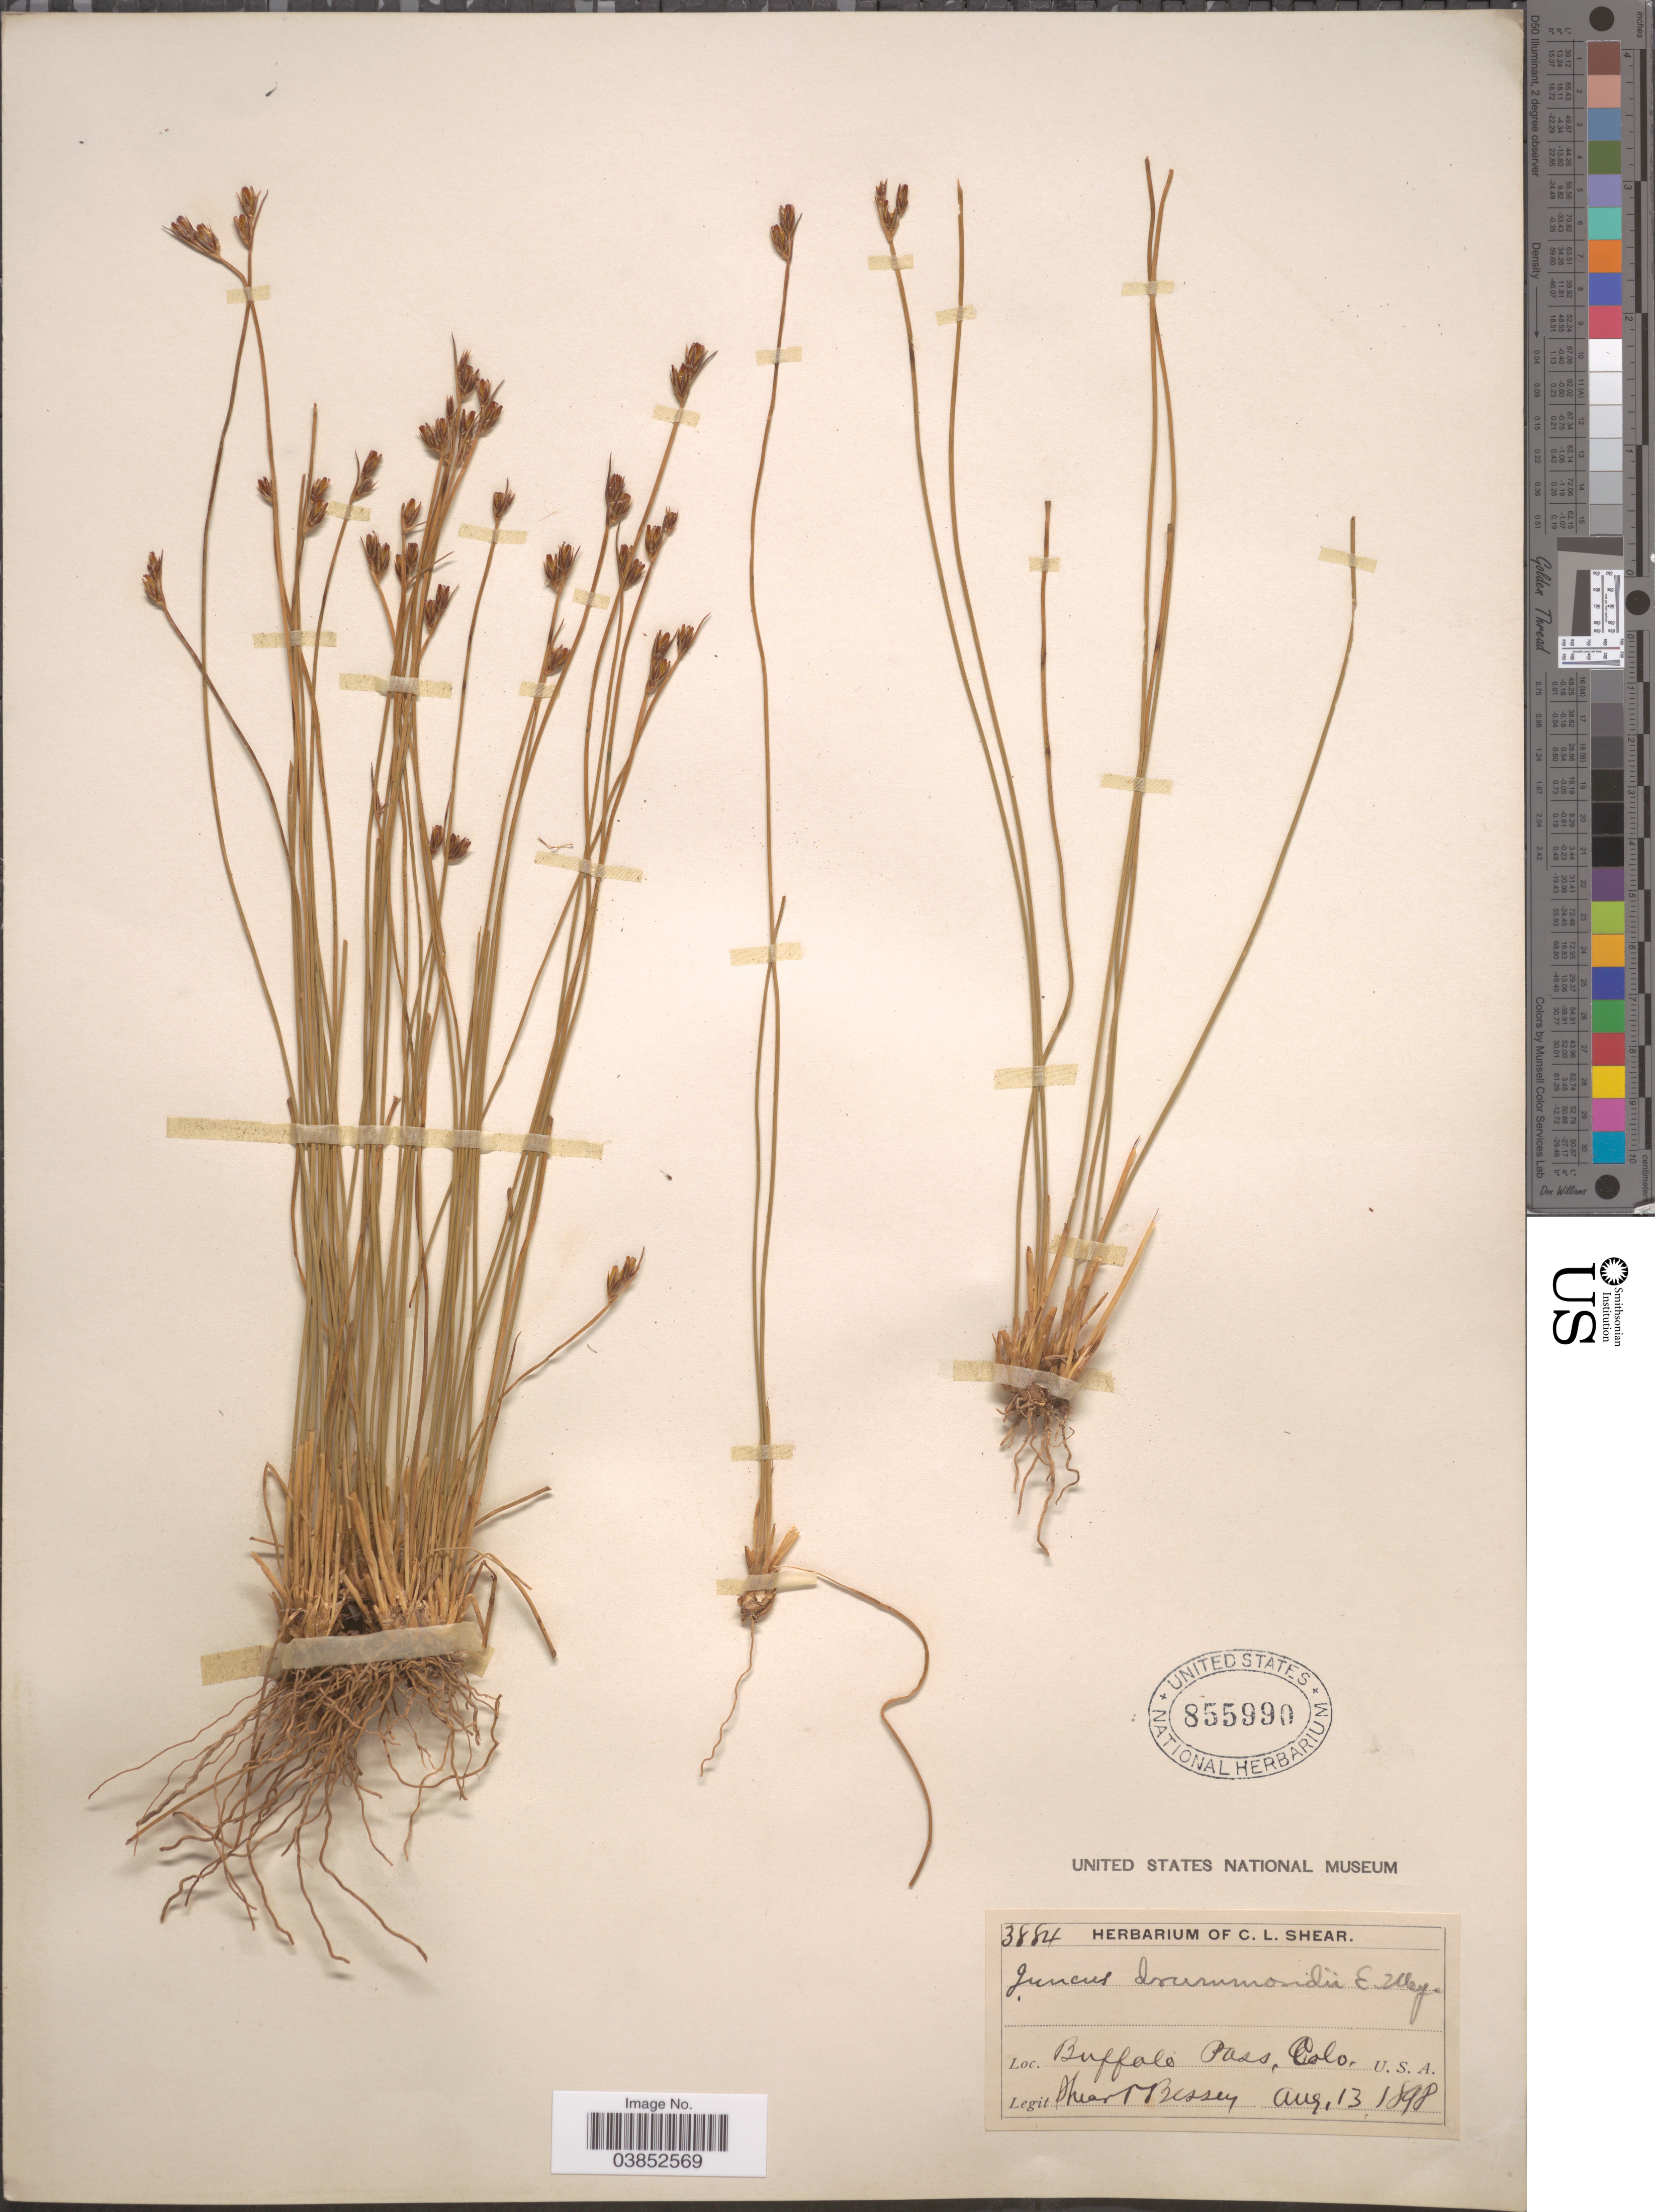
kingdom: Plantae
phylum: Tracheophyta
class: Liliopsida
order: Poales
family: Juncaceae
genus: Juncus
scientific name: Juncus drummondii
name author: E. Mey.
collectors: C. L. Shear & -. Bessey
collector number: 3884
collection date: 1898-08-13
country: United States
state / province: Colorado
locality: Buffalo Pass.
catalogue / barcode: US 855990